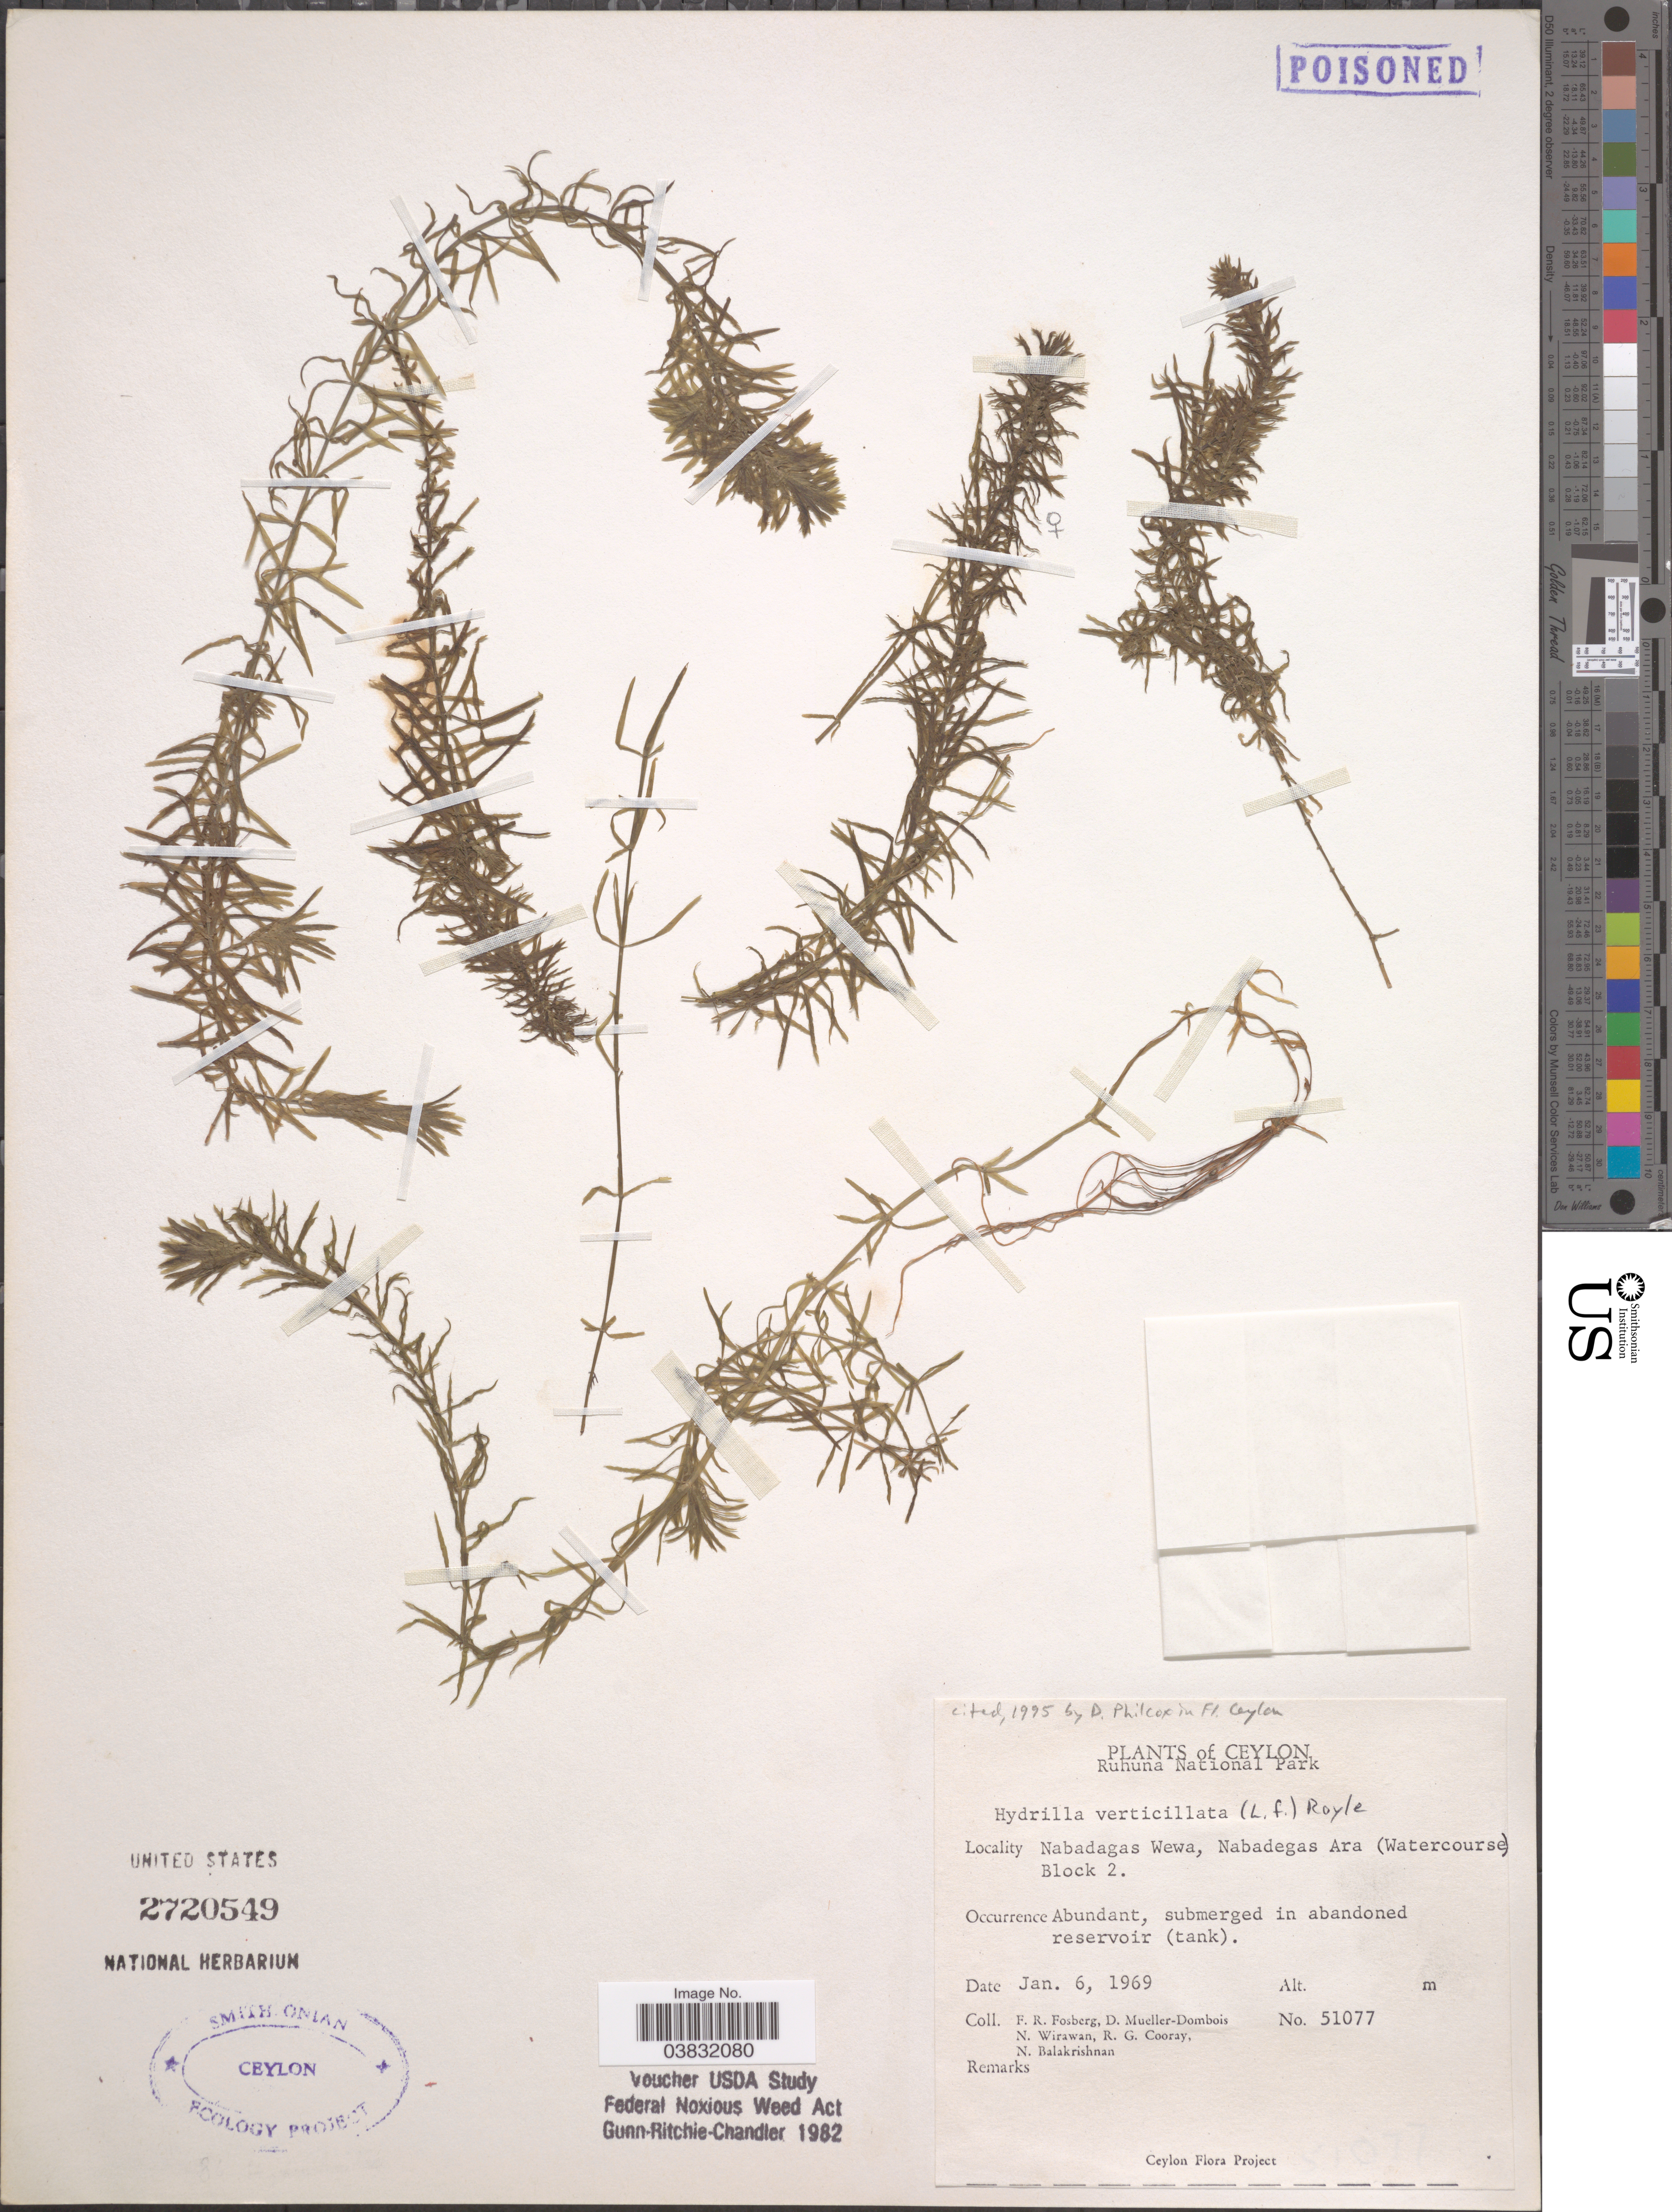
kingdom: Plantae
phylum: Tracheophyta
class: Liliopsida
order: Alismatales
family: Hydrocharitaceae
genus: Hydrilla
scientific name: Hydrilla verticillata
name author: (L. f.) Royle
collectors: F. R. Fosberg, D. Mueller-Dombois, N. Wirawan, R. Cooray & N. Balakrishnan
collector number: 51077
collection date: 1969-01-06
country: Sri Lanka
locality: Ceylon. Ruhuna National Park. Nabadagas Wewa, Nabadegas Area (Watercourse) Block 2.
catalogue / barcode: US 2720549